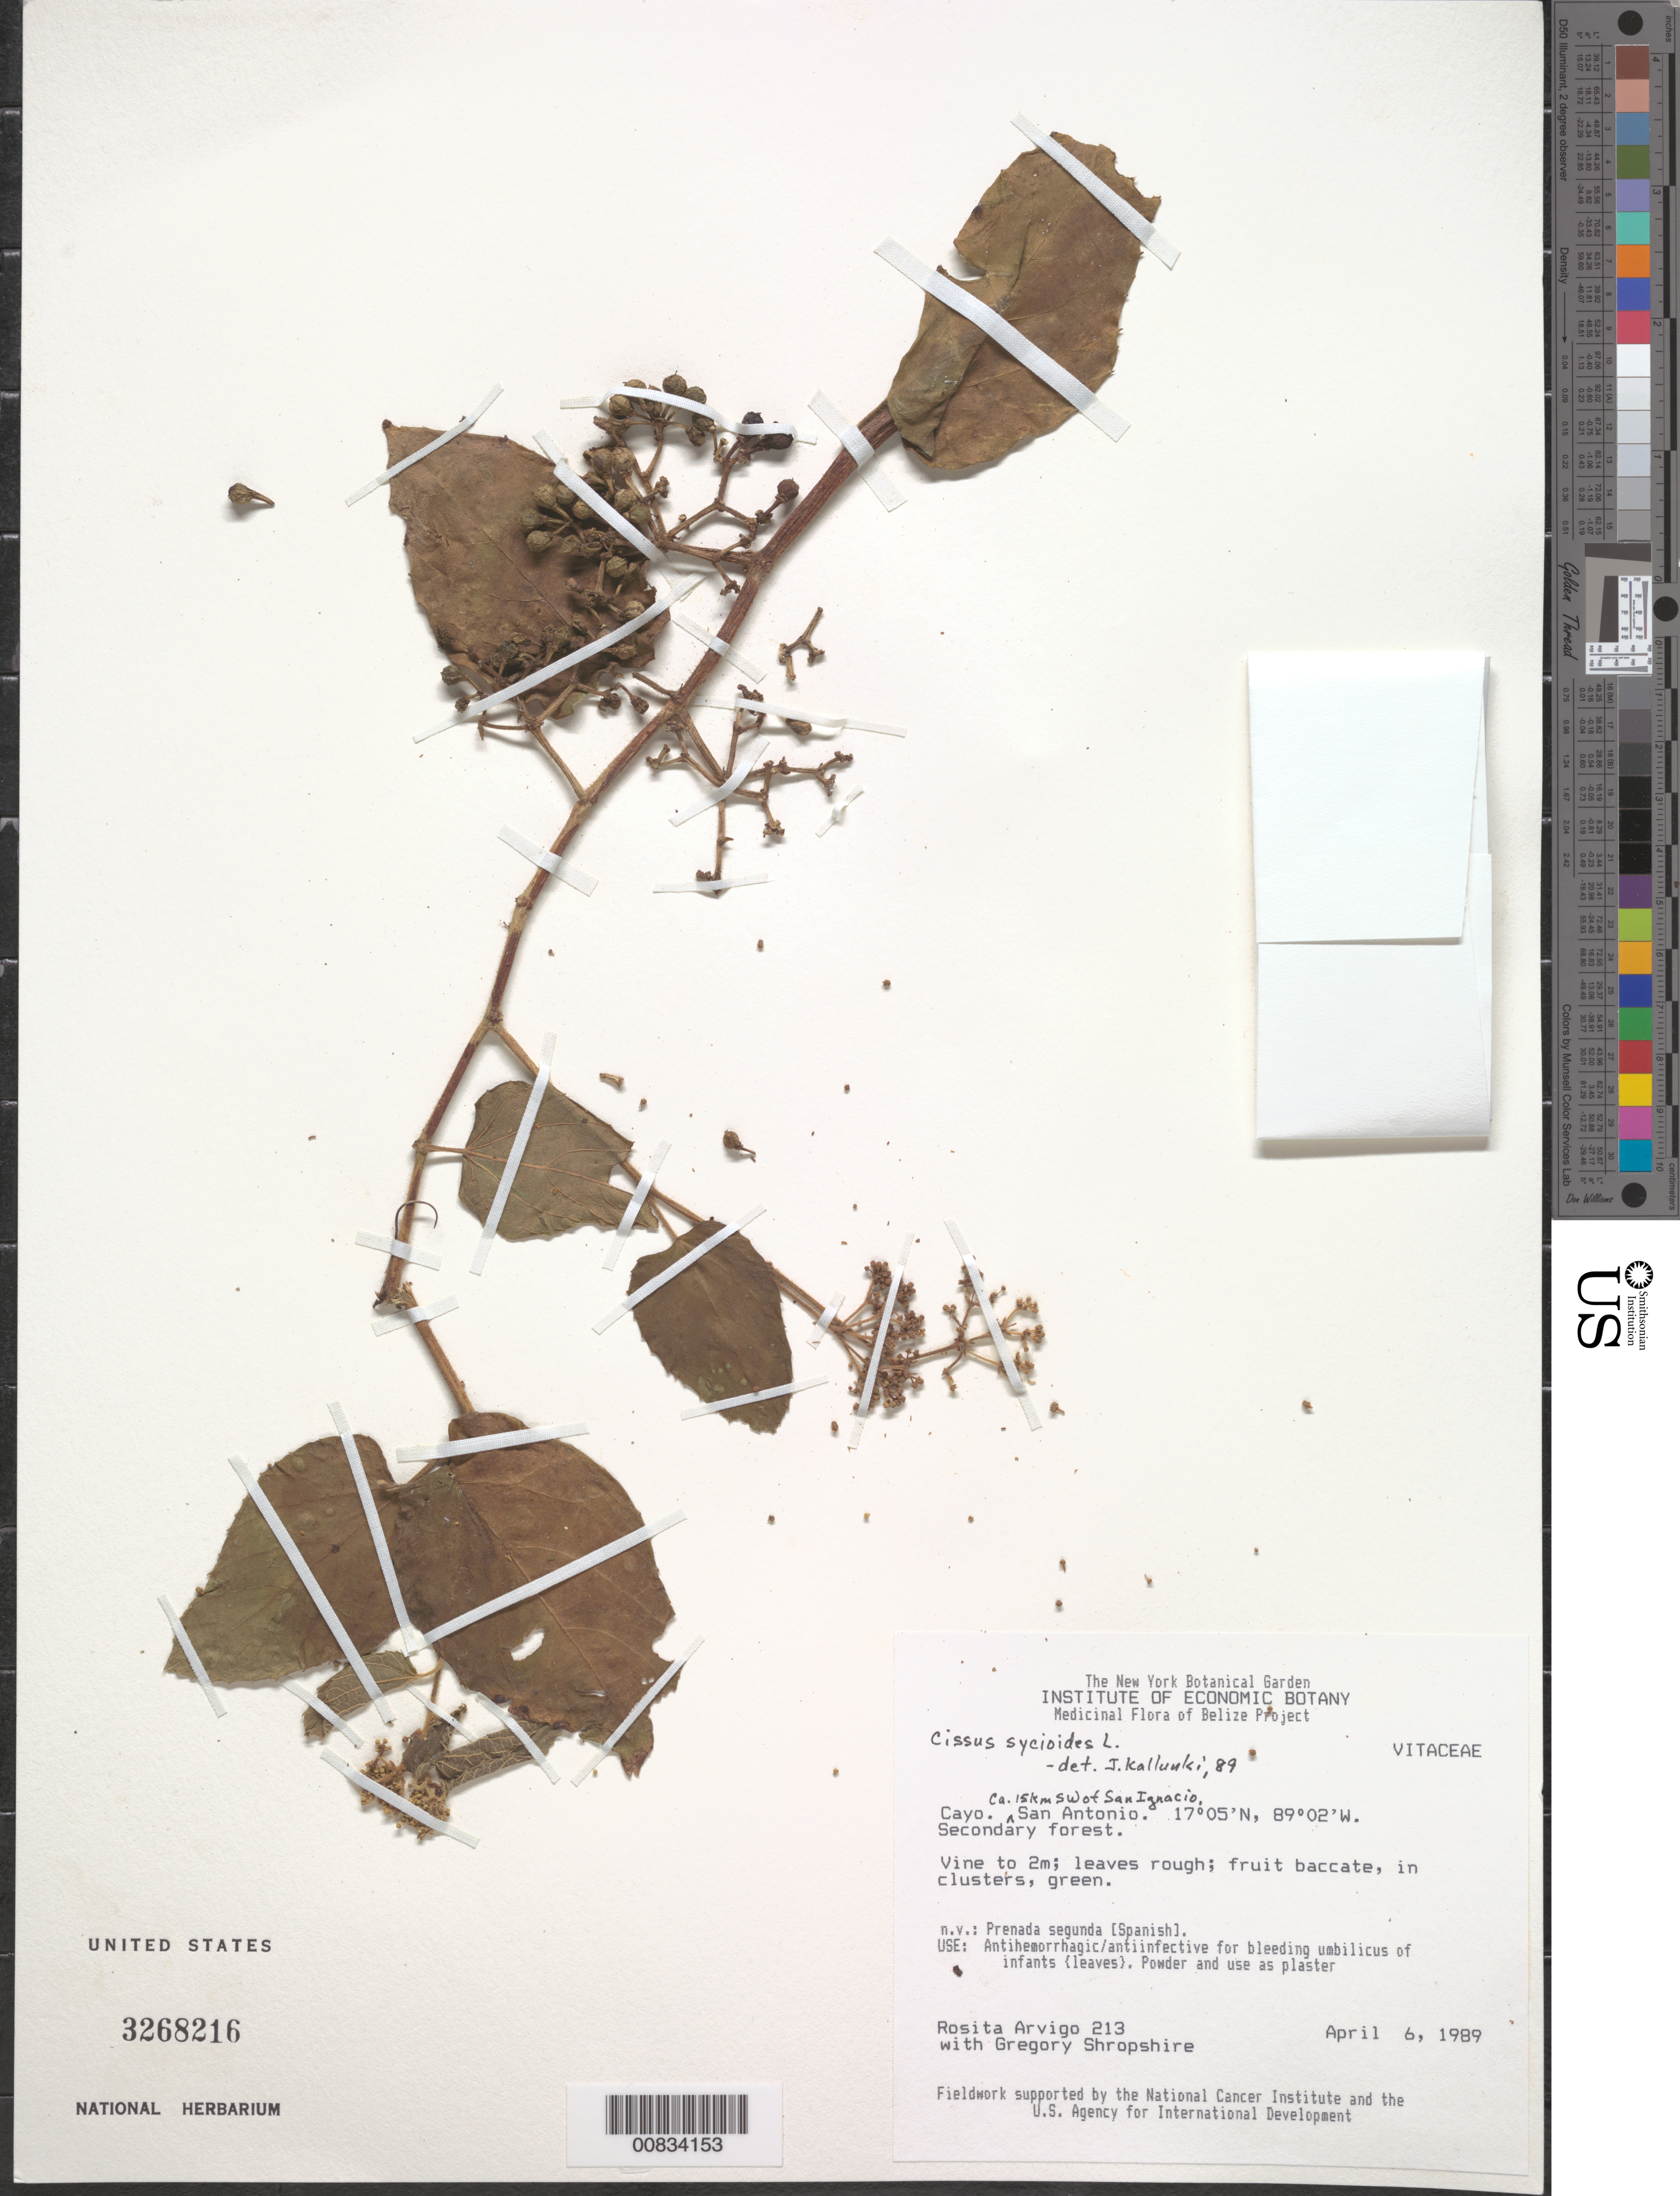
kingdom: Plantae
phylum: Tracheophyta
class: Magnoliopsida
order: Vitales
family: Vitaceae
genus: Cissus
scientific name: Cissus sicyoides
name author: L.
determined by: Kallunki, Jacquelyn A.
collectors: R. Arvigo & G. Shropshire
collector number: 212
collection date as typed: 6 Apr 1989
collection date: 1989-04-06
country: Belize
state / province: Cayo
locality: Ca. 15 km SW of San Ignacio, San Antonio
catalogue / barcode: US 3268216